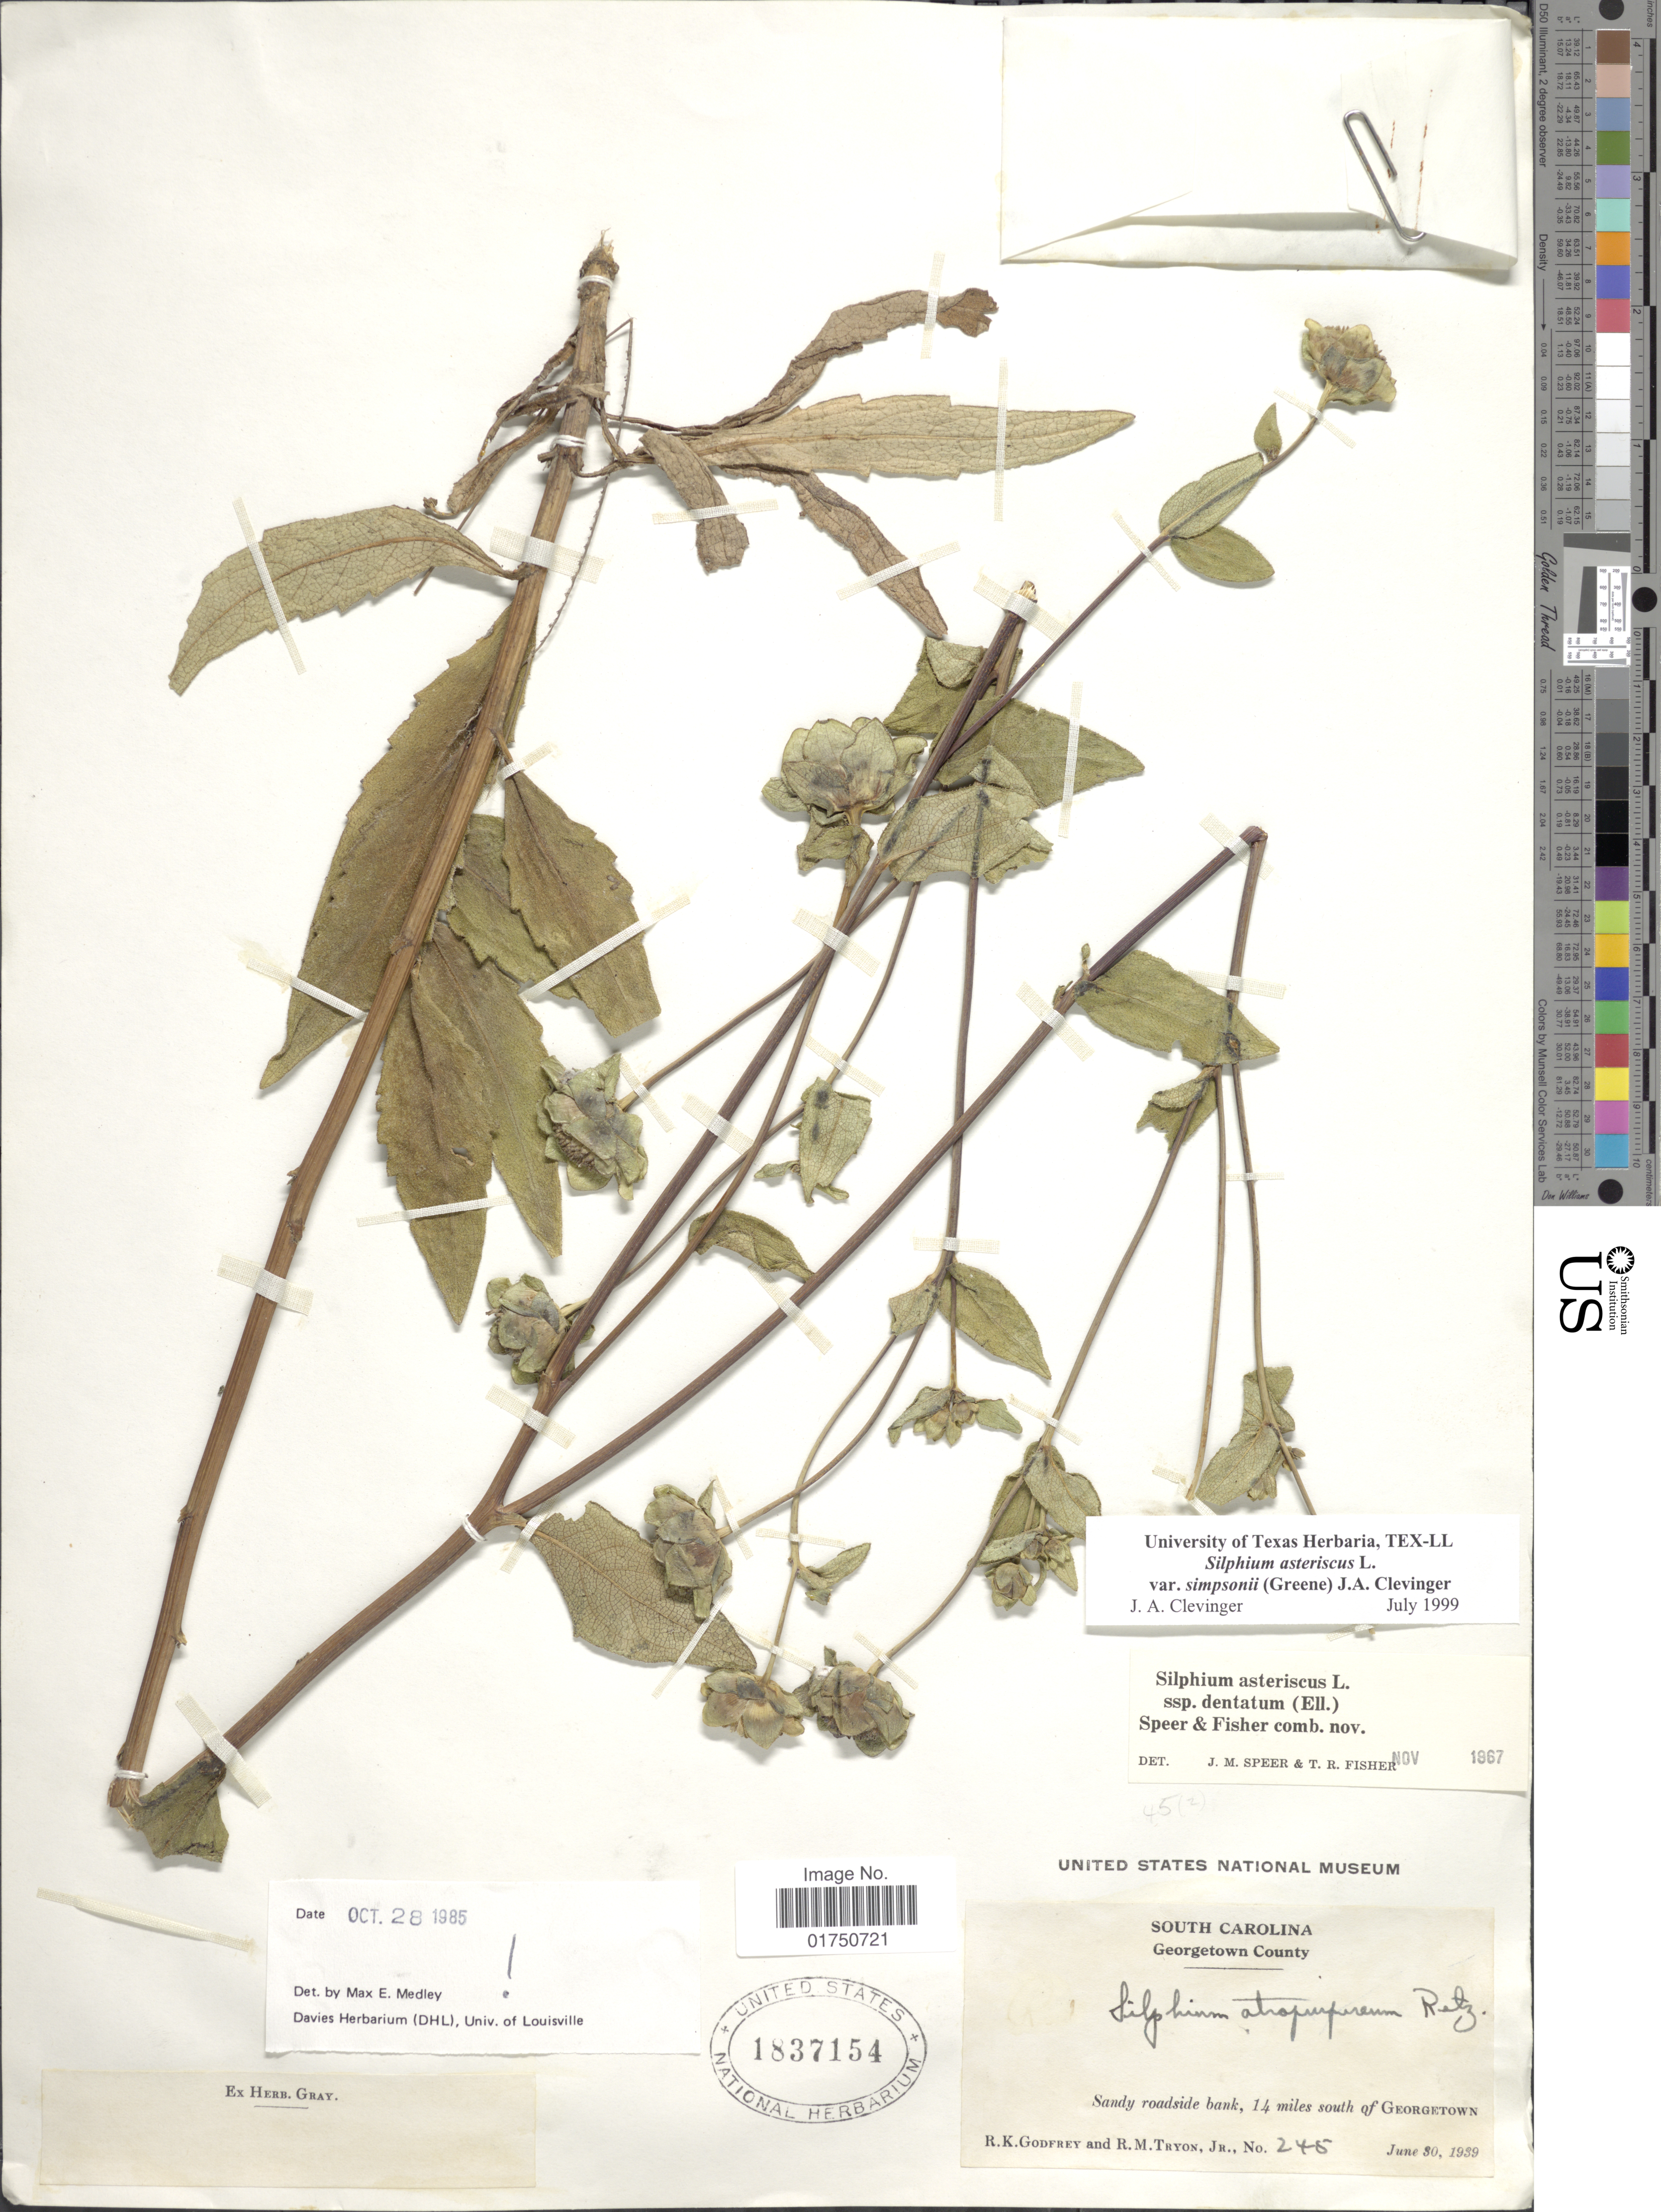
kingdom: Plantae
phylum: Tracheophyta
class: Magnoliopsida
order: Asterales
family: Asteraceae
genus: Silphium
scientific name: Silphium asteriscus var. simpsonii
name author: (Greene) Clevinger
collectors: R. K. Godfrey & R. M. Tryon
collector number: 245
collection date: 1939-06-30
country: United States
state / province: South Carolina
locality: Georgetown County. Sandy roadside bank, 14 miles south of Georgetown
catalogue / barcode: US 1837154